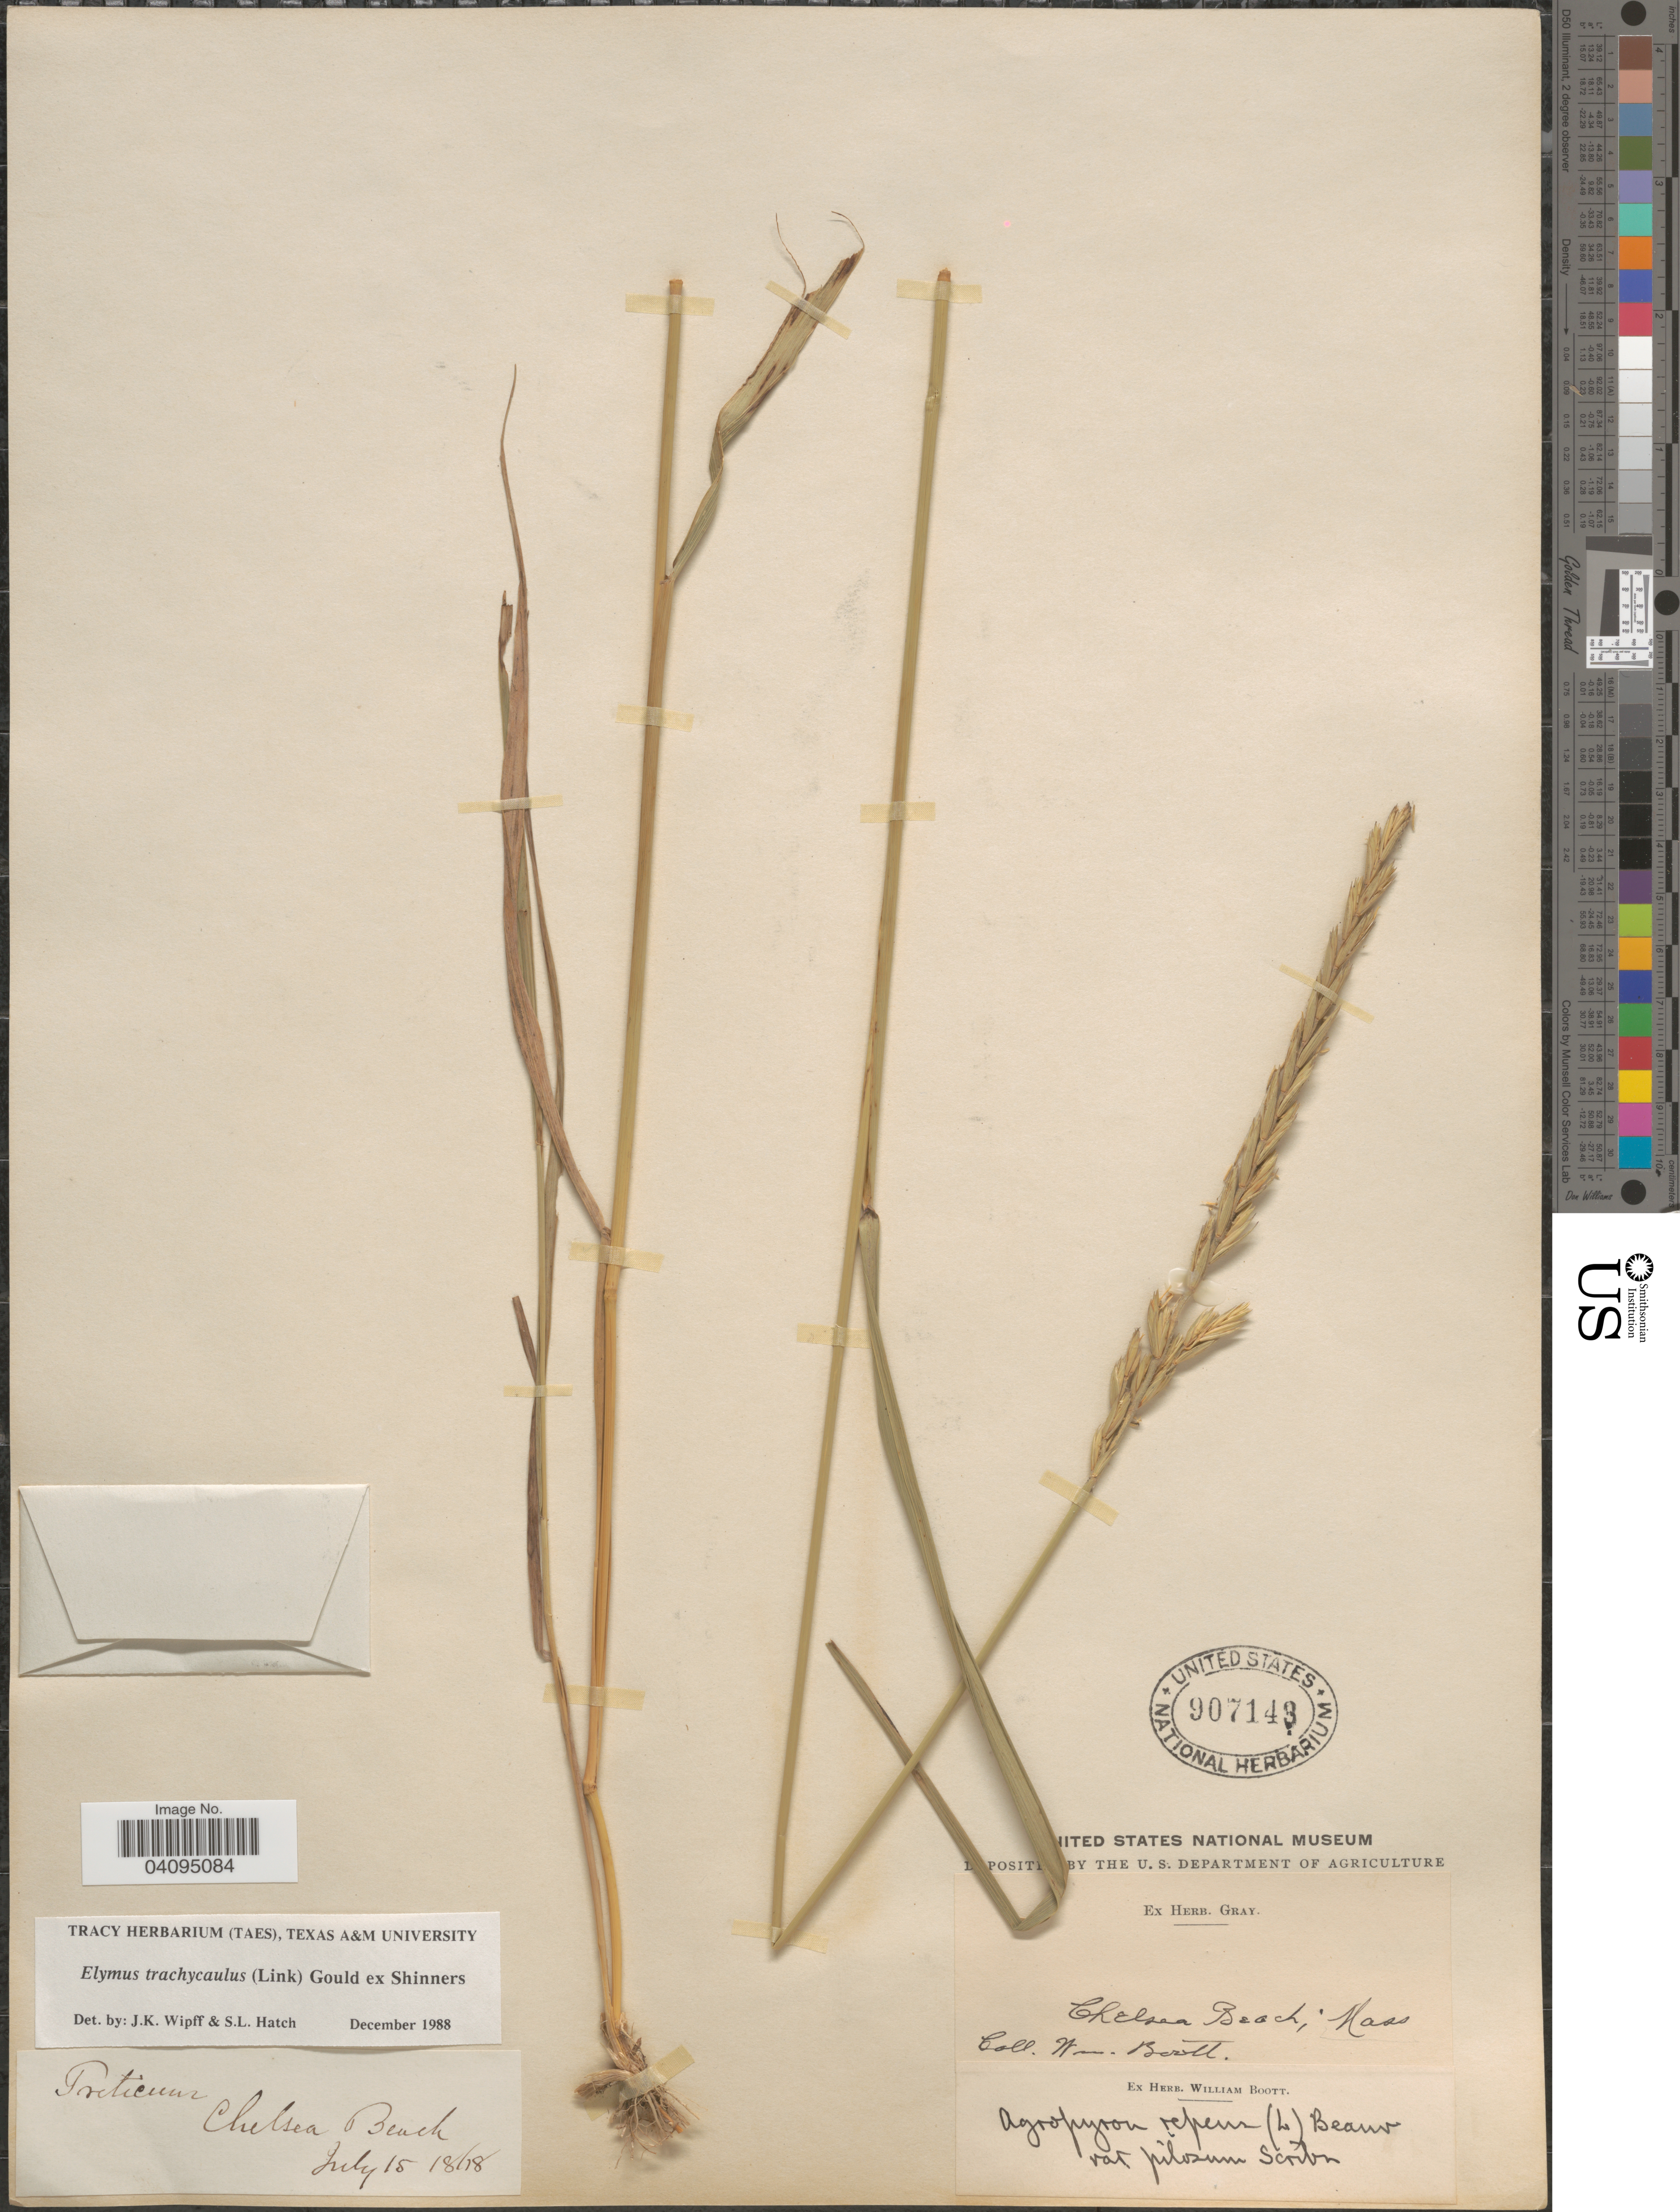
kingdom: Plantae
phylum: Tracheophyta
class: Liliopsida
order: Poales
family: Poaceae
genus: Elymus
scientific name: Elymus trachycaulus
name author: (Link) Gould ex Shinners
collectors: W. Boott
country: United States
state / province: Massachusetts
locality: Chelsea Beach.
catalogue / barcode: US 907143